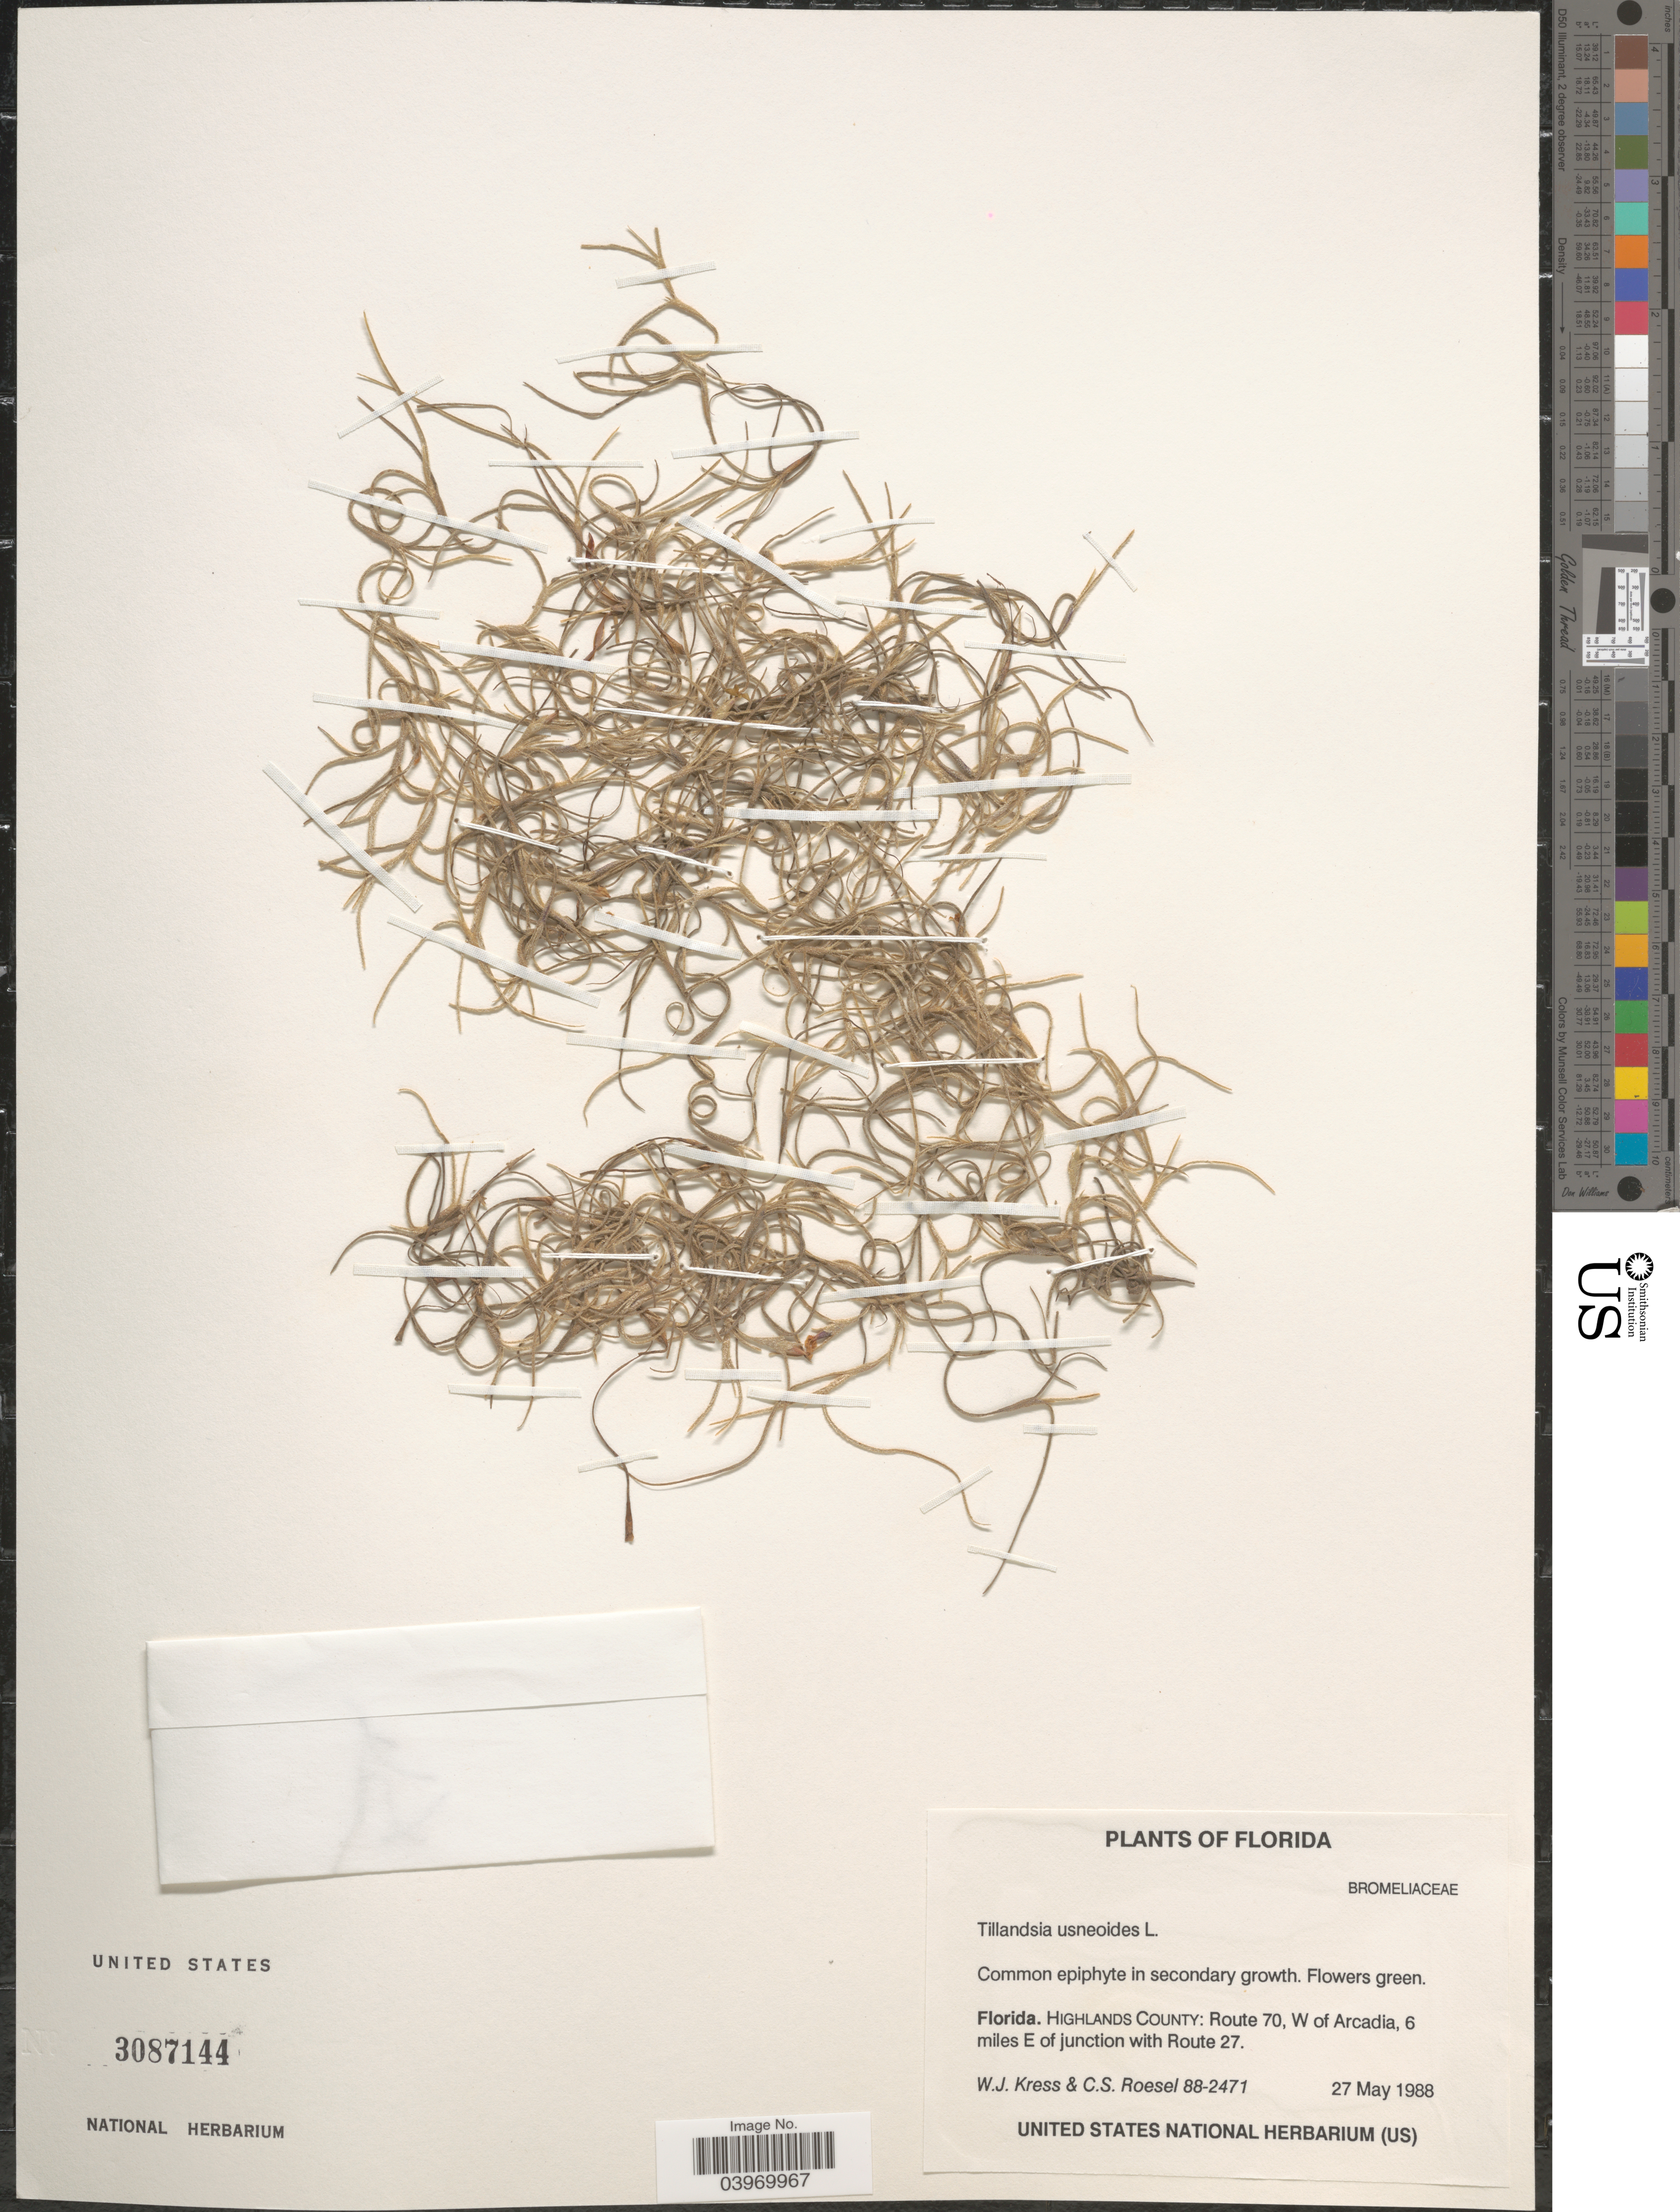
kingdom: Plantae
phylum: Tracheophyta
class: Liliopsida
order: Poales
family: Bromeliaceae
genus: Tillandsia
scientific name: Tillandsia usneoides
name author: (L.) L.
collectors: W. J. Kress & C. S. Roesel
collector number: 88-2471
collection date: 1988-05-27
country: United States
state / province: Florida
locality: Highlands County: Route 70, W of Arcadia, 6 miles E of junction with Route 27.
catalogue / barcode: US 3087144